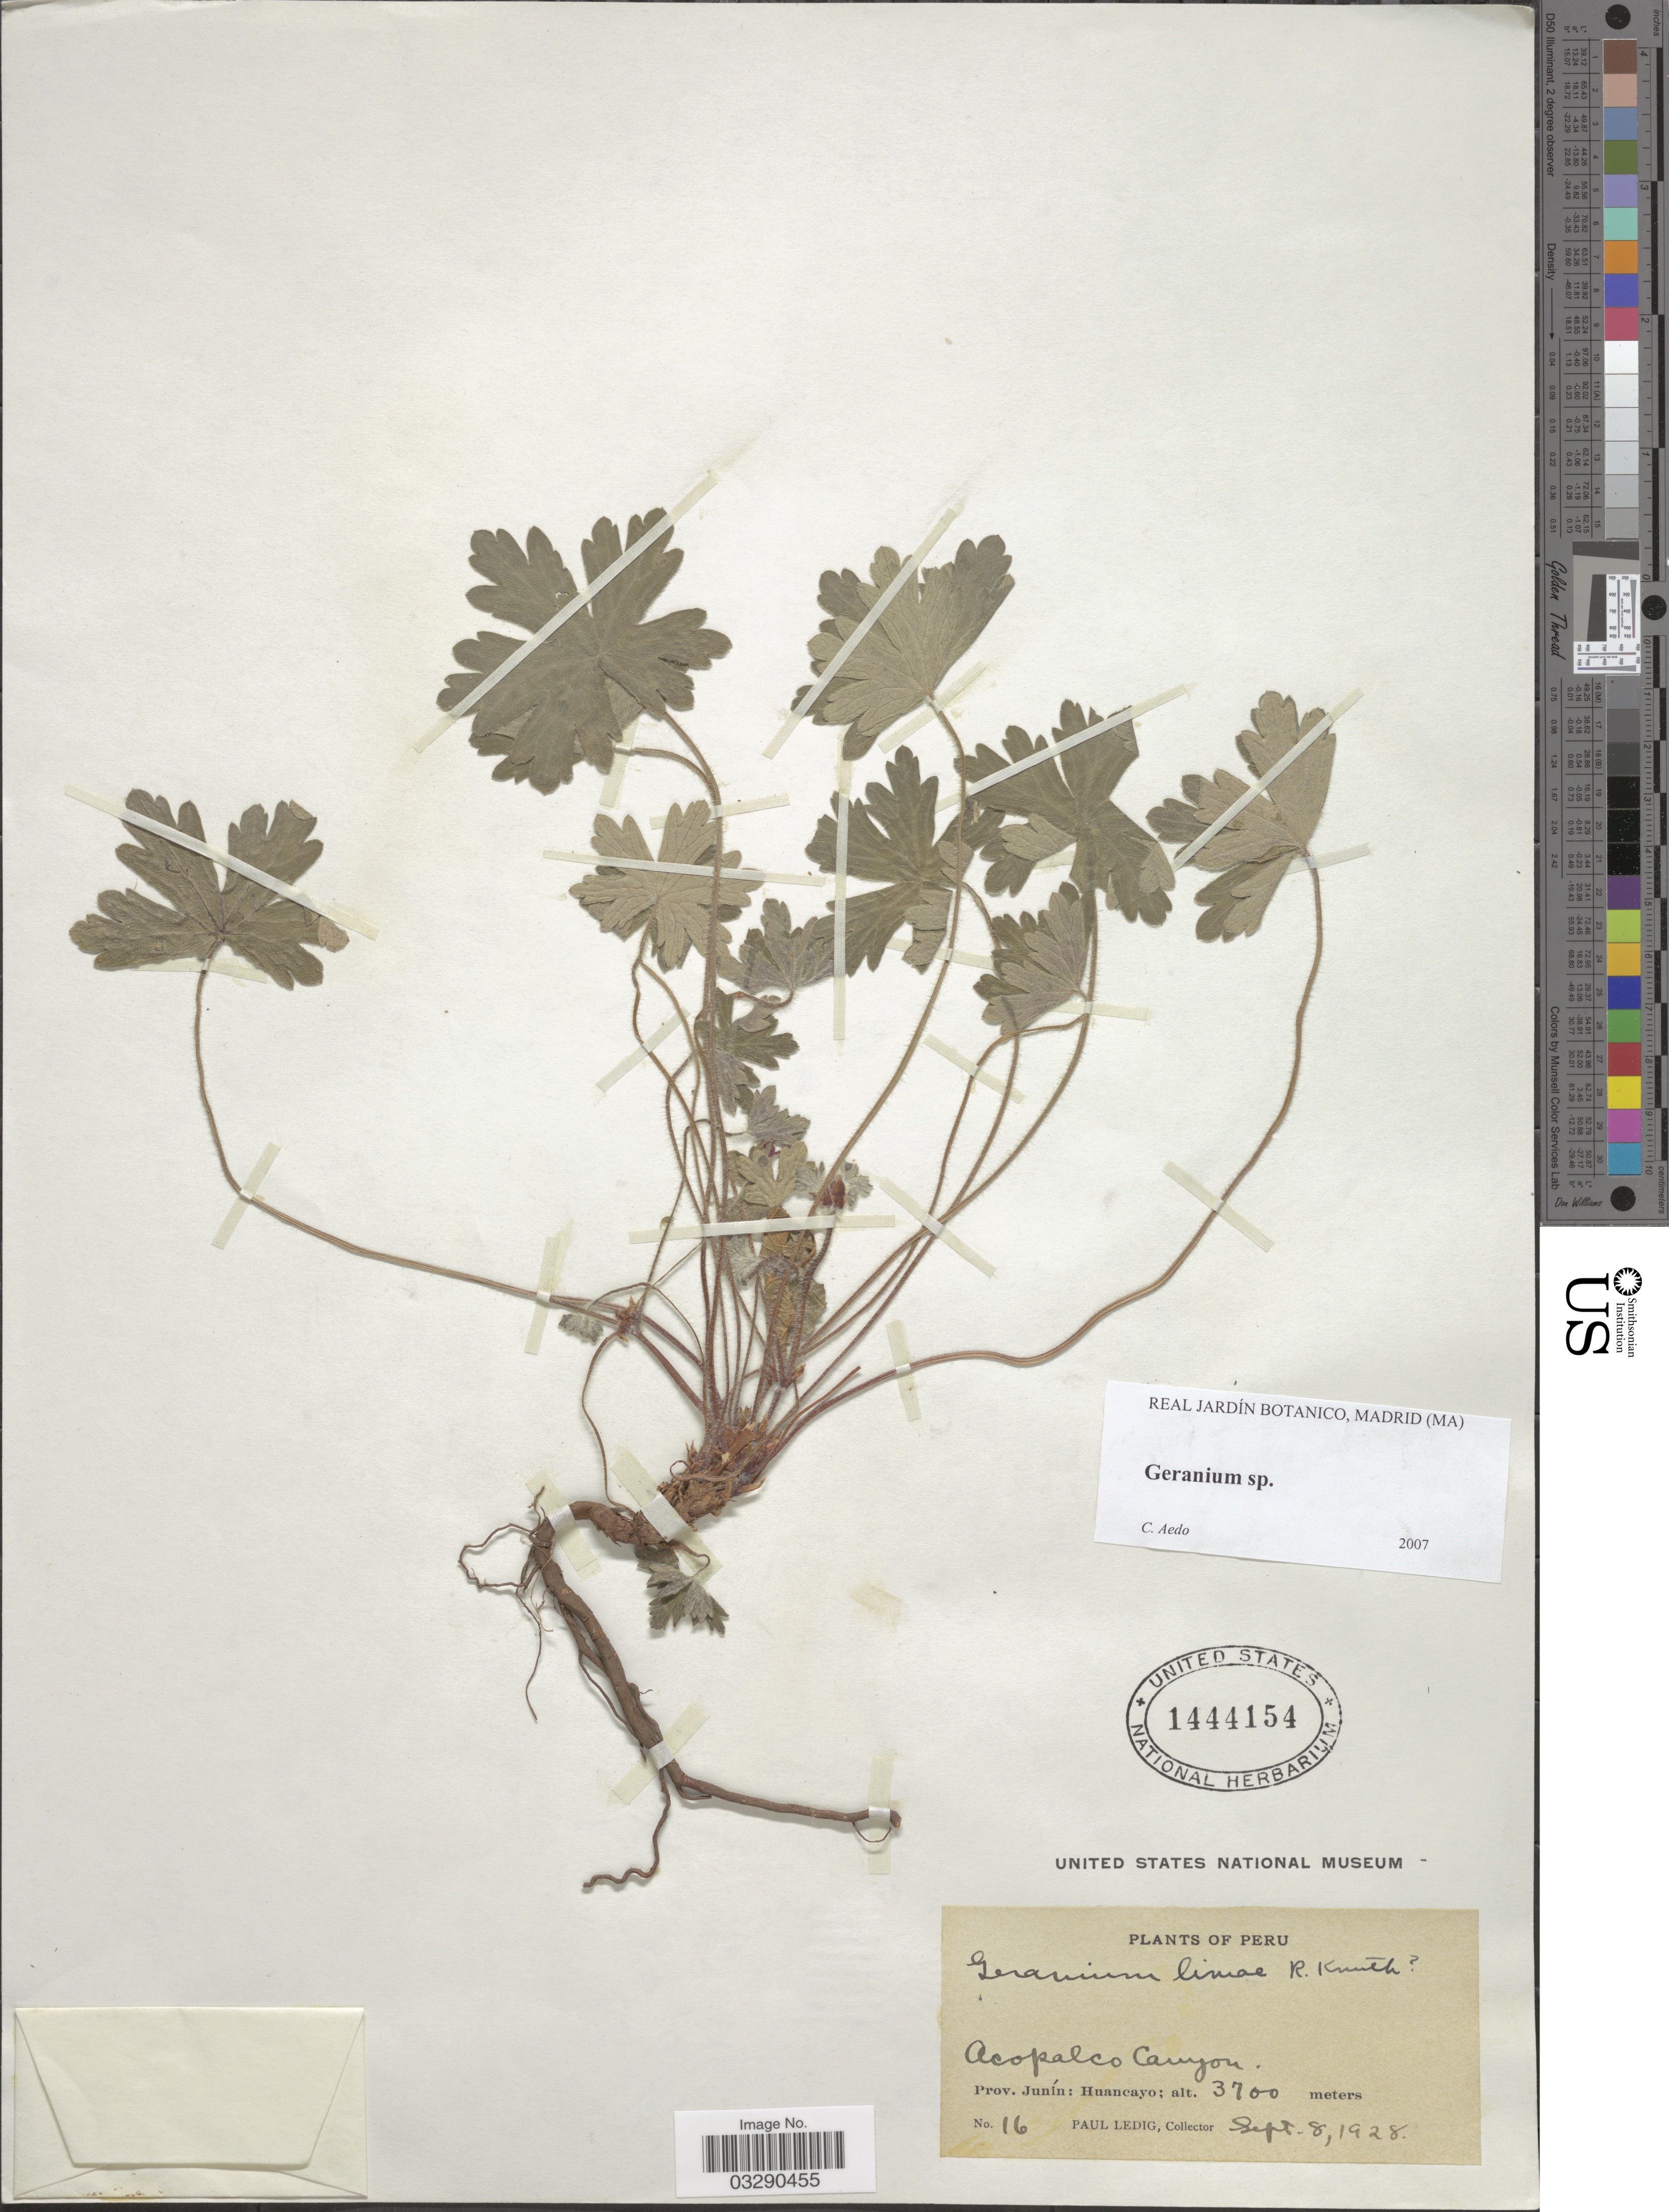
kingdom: Plantae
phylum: Tracheophyta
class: Magnoliopsida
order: Geraniales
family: Geraniaceae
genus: Geranium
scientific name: Geranium sp.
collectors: P. Ledig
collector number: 16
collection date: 1928-09-08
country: Peru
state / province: Junín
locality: Acopalco Canyon. Prov. Junín: Huancayo.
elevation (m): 3700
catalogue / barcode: US 1444154